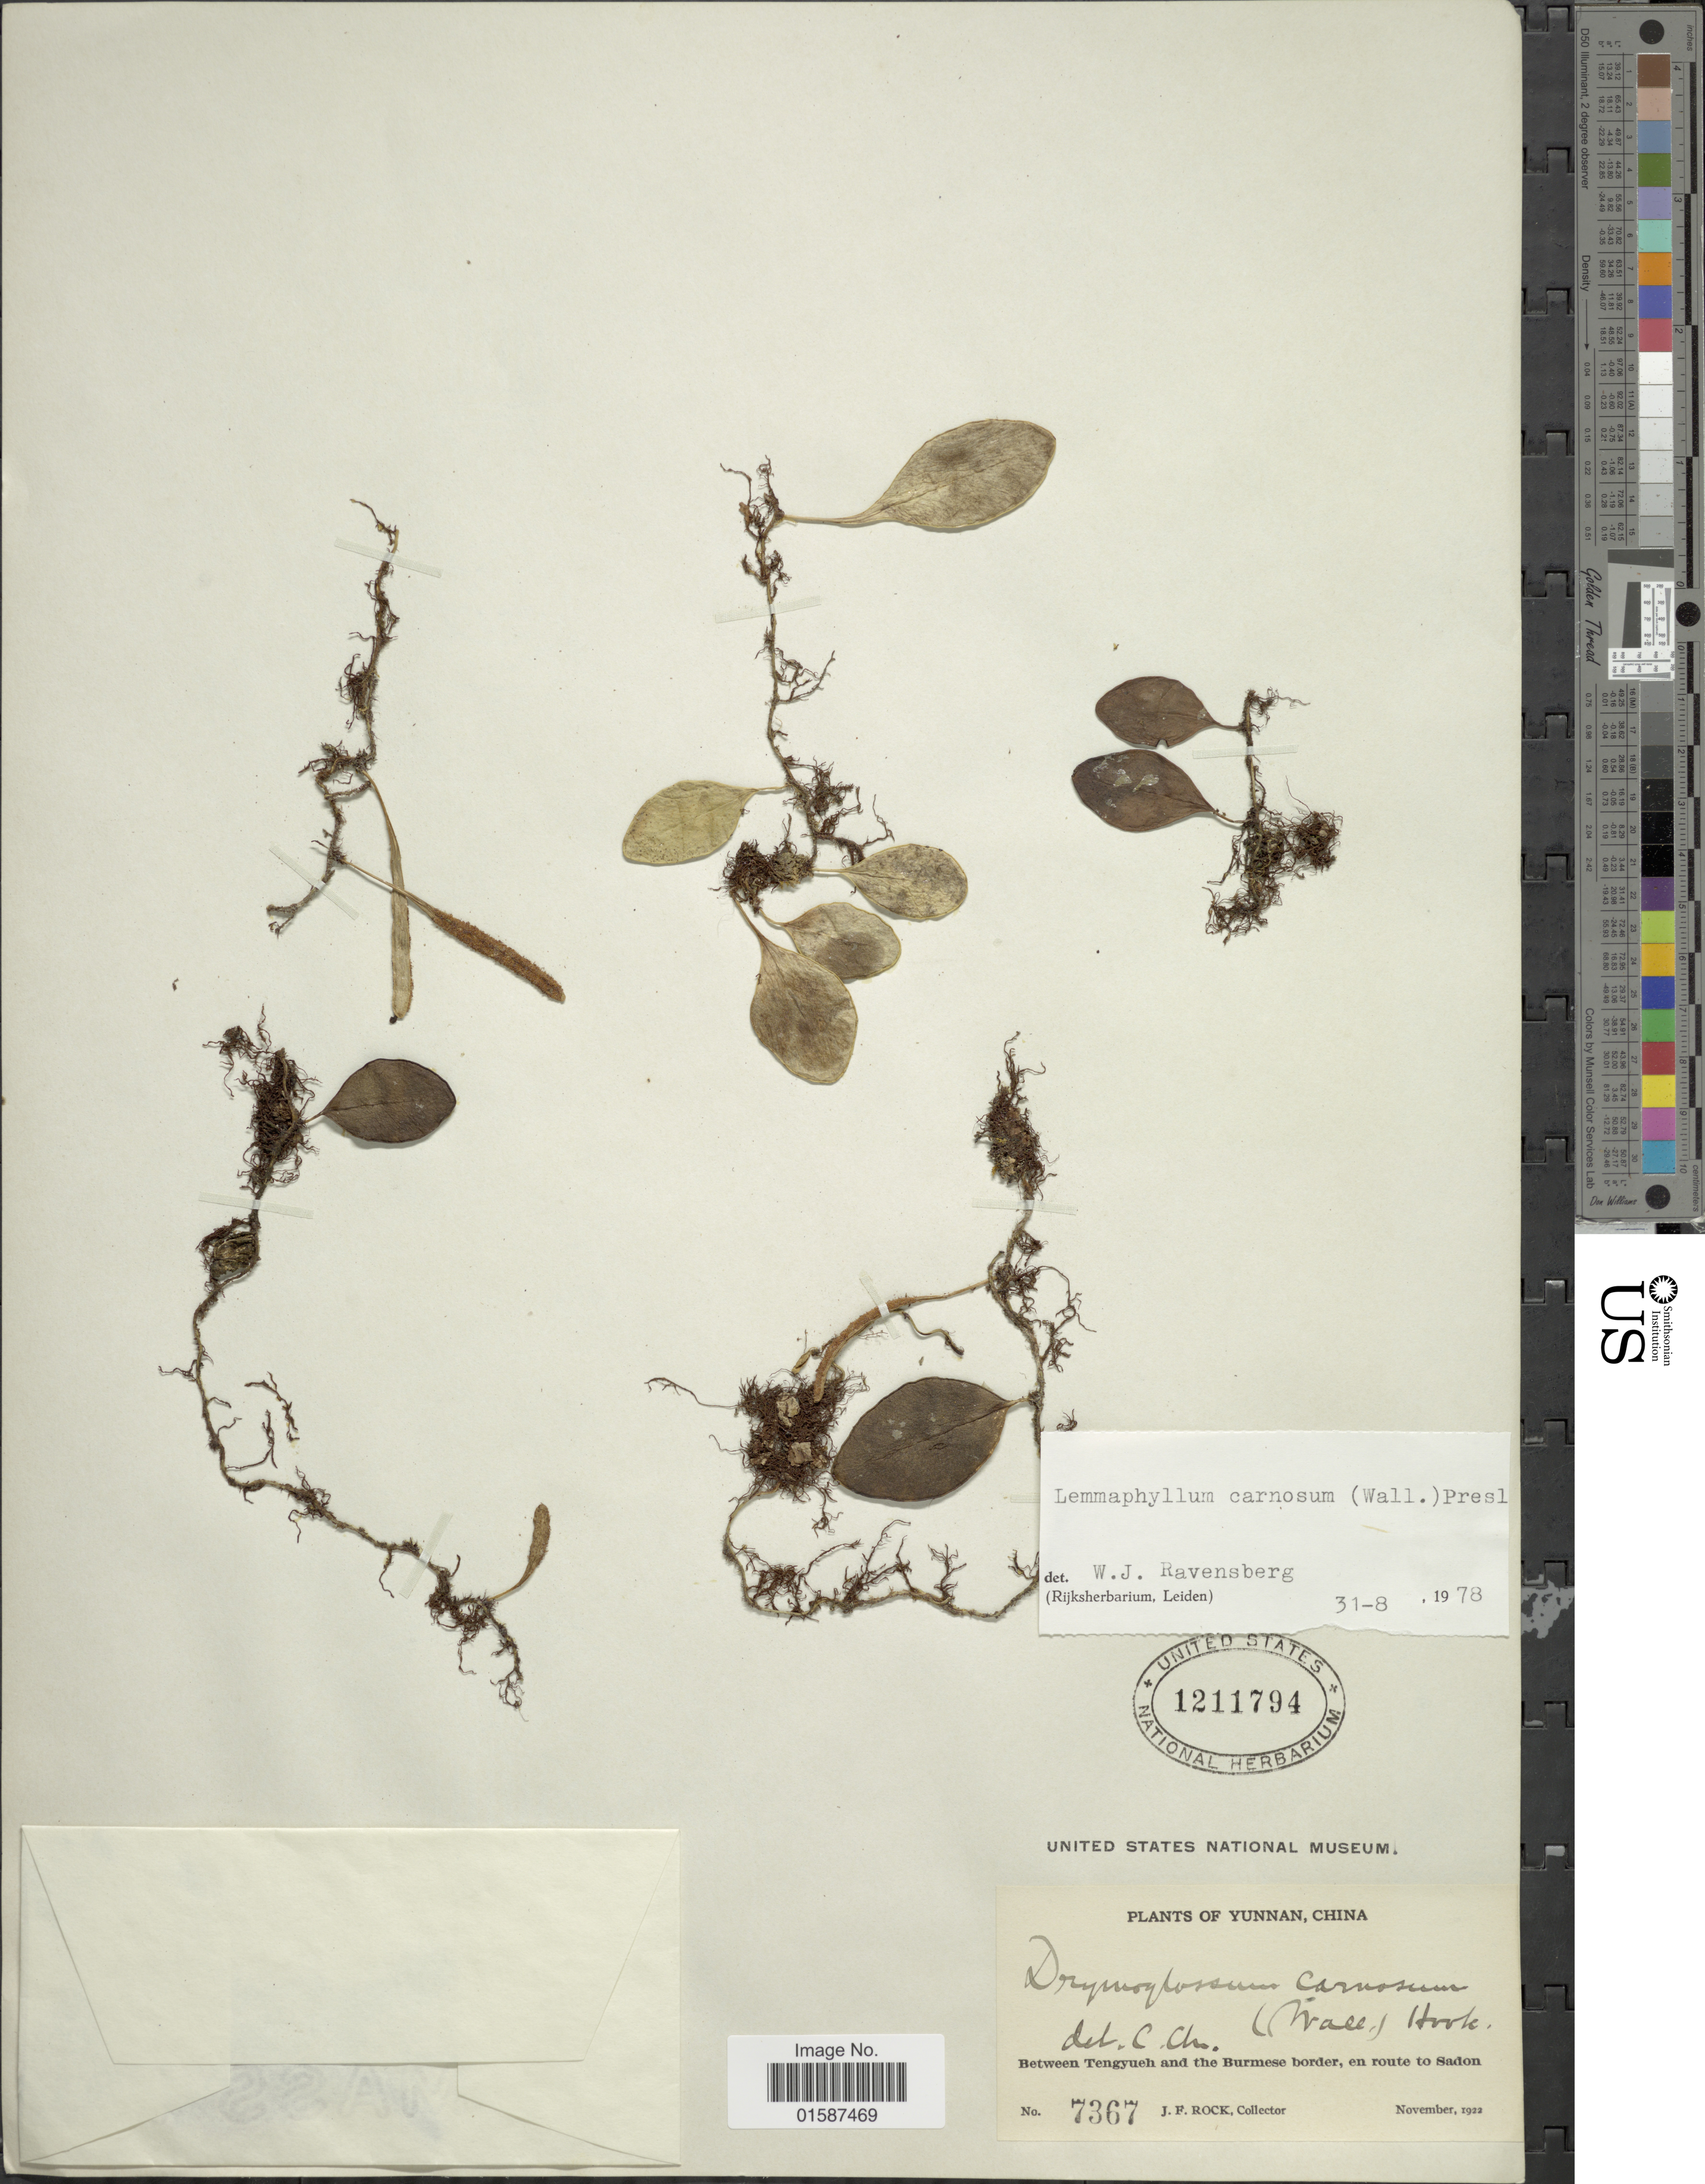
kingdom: Plantae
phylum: Tracheophyta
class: Polypodiopsida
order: Polypodiales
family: Polypodiaceae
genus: Lemmaphyllum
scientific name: Lemmaphyllum carnosum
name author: (J. Sm. ex Hook.) C. Presl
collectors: J. Rock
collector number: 7367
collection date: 1922-11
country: China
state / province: Yunnan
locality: Yunnan, between Tengyueh and the Burmese border, en route to Sadon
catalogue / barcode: US 1211794